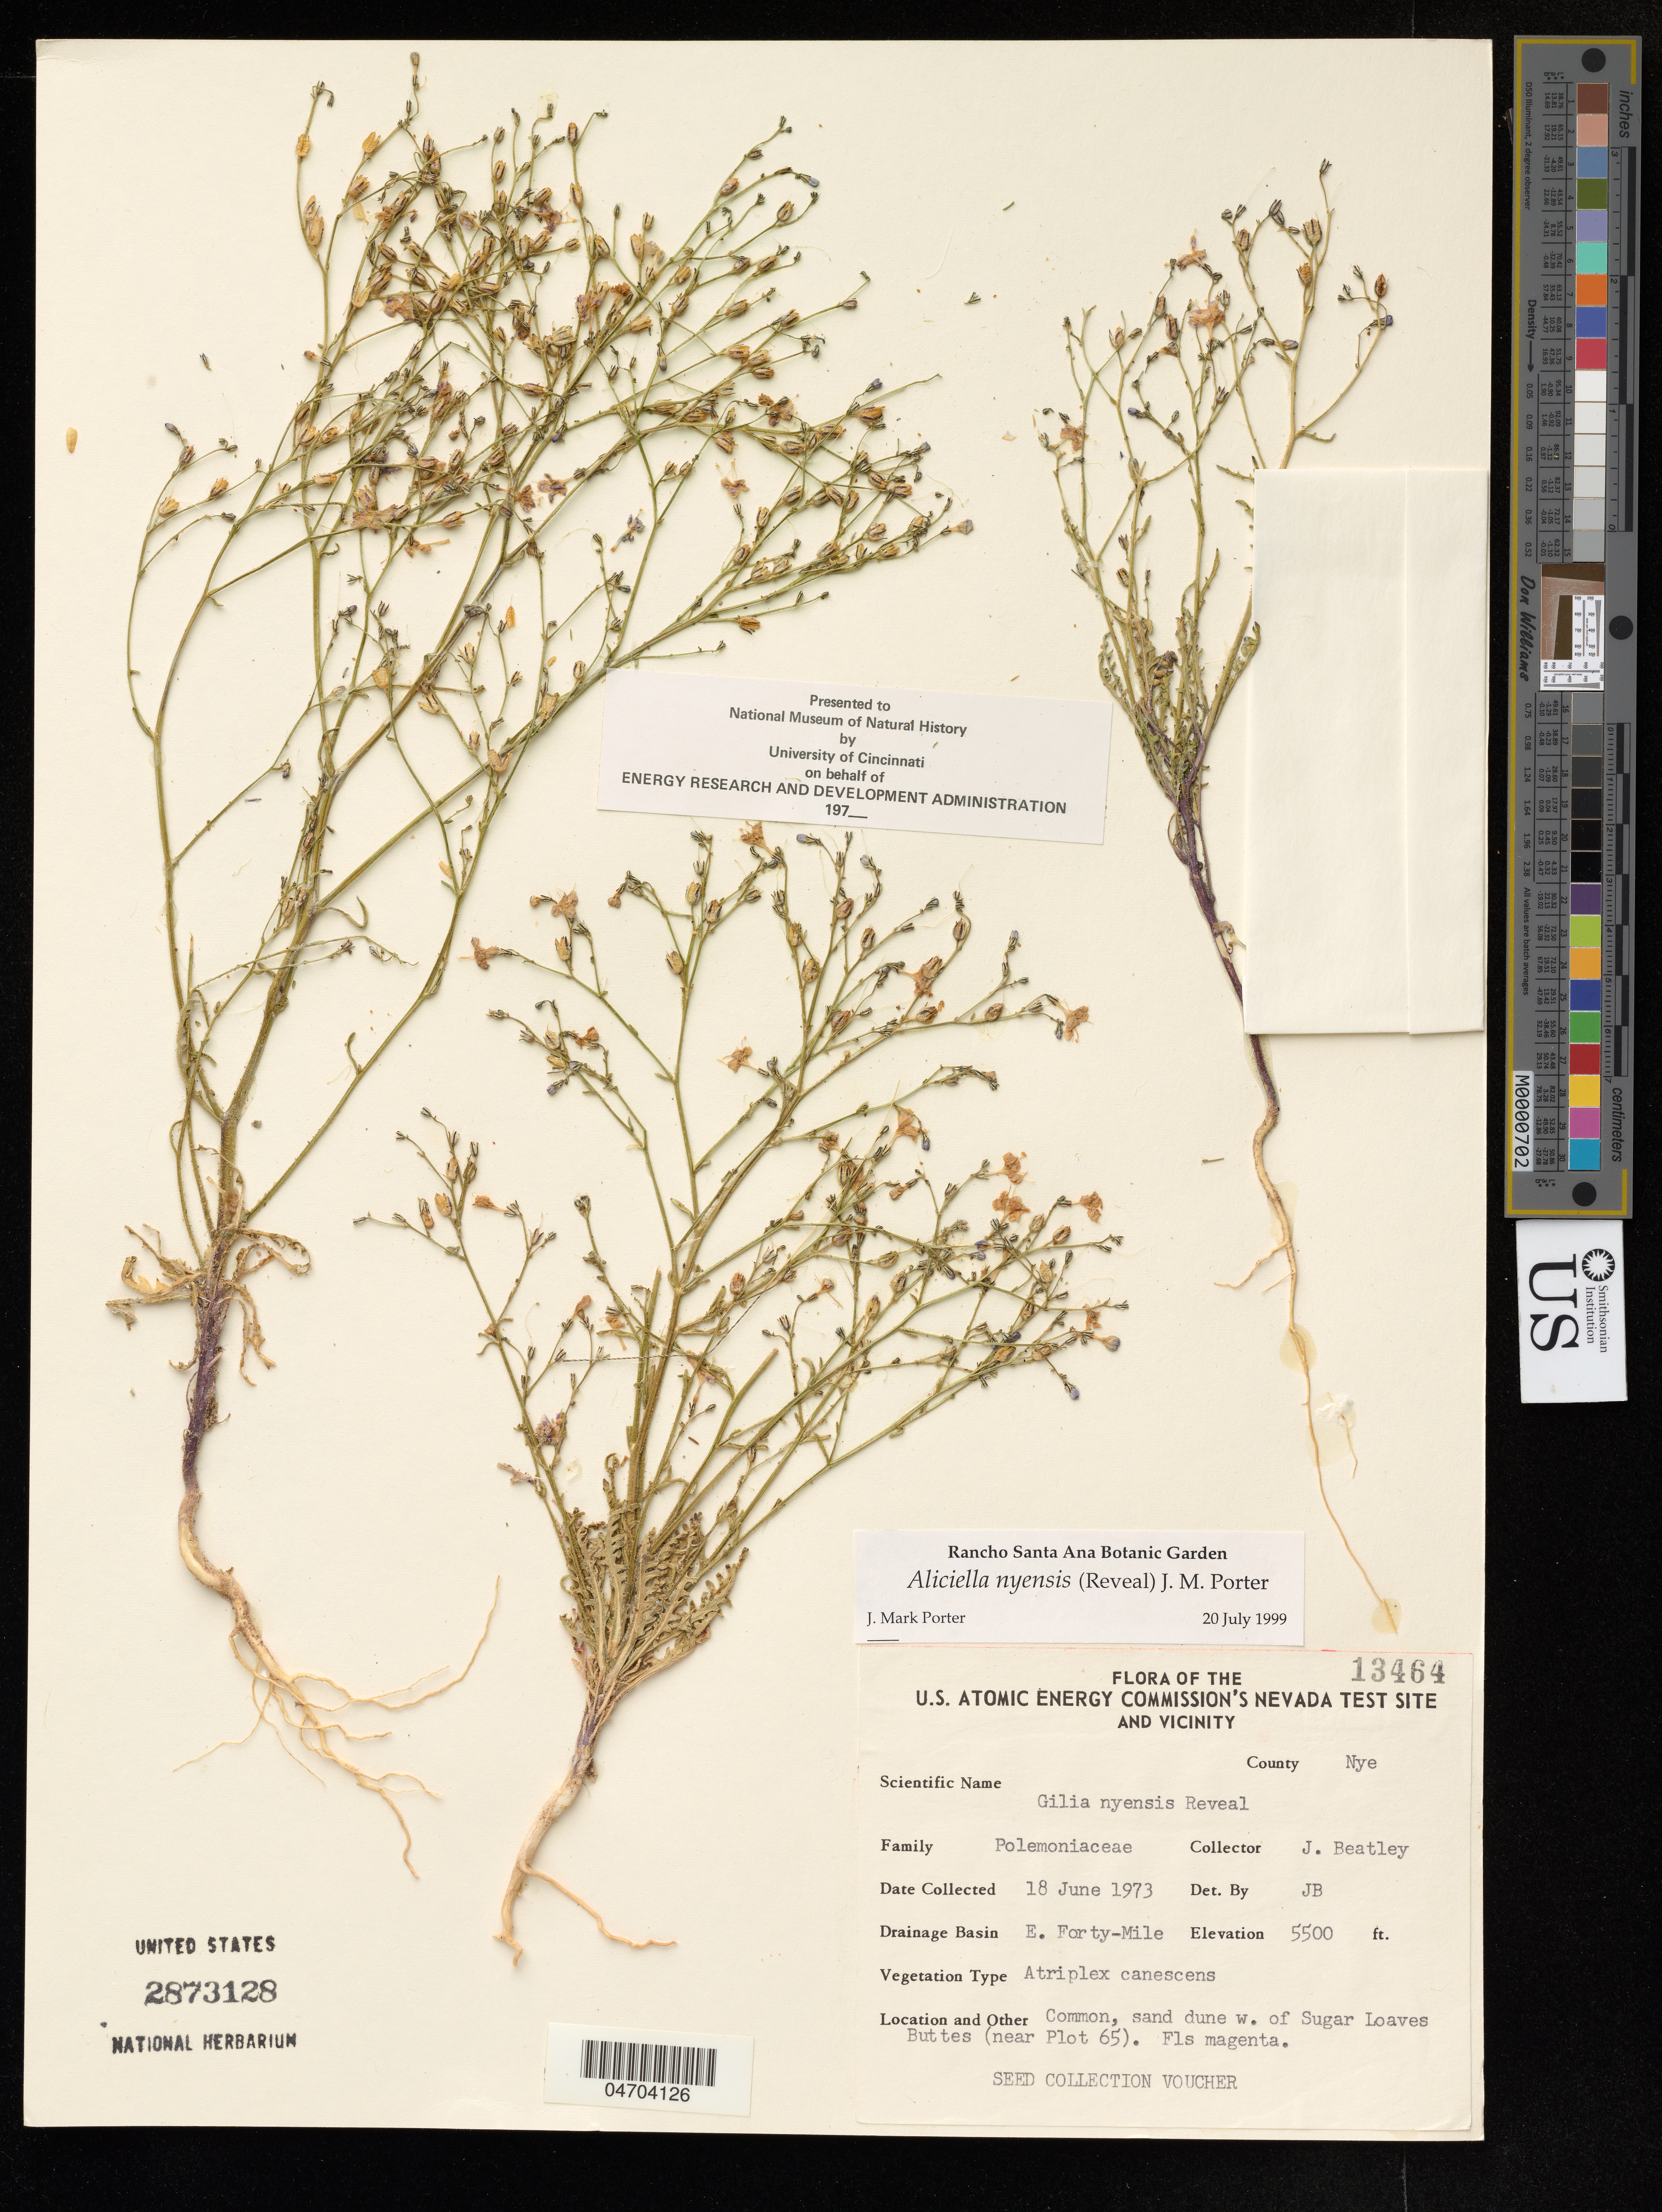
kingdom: Plantae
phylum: Tracheophyta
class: Magnoliopsida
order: Ericales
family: Polemoniaceae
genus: Aliciella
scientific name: Aliciella nyensis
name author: (Reveal) J.M. Porter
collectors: J. Beatley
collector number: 13464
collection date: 1973-06-18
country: United States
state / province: Nevada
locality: Nye. W. of Sugar Loaves Buttes (near Plot 65). Fls.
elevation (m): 1676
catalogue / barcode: US 2873128